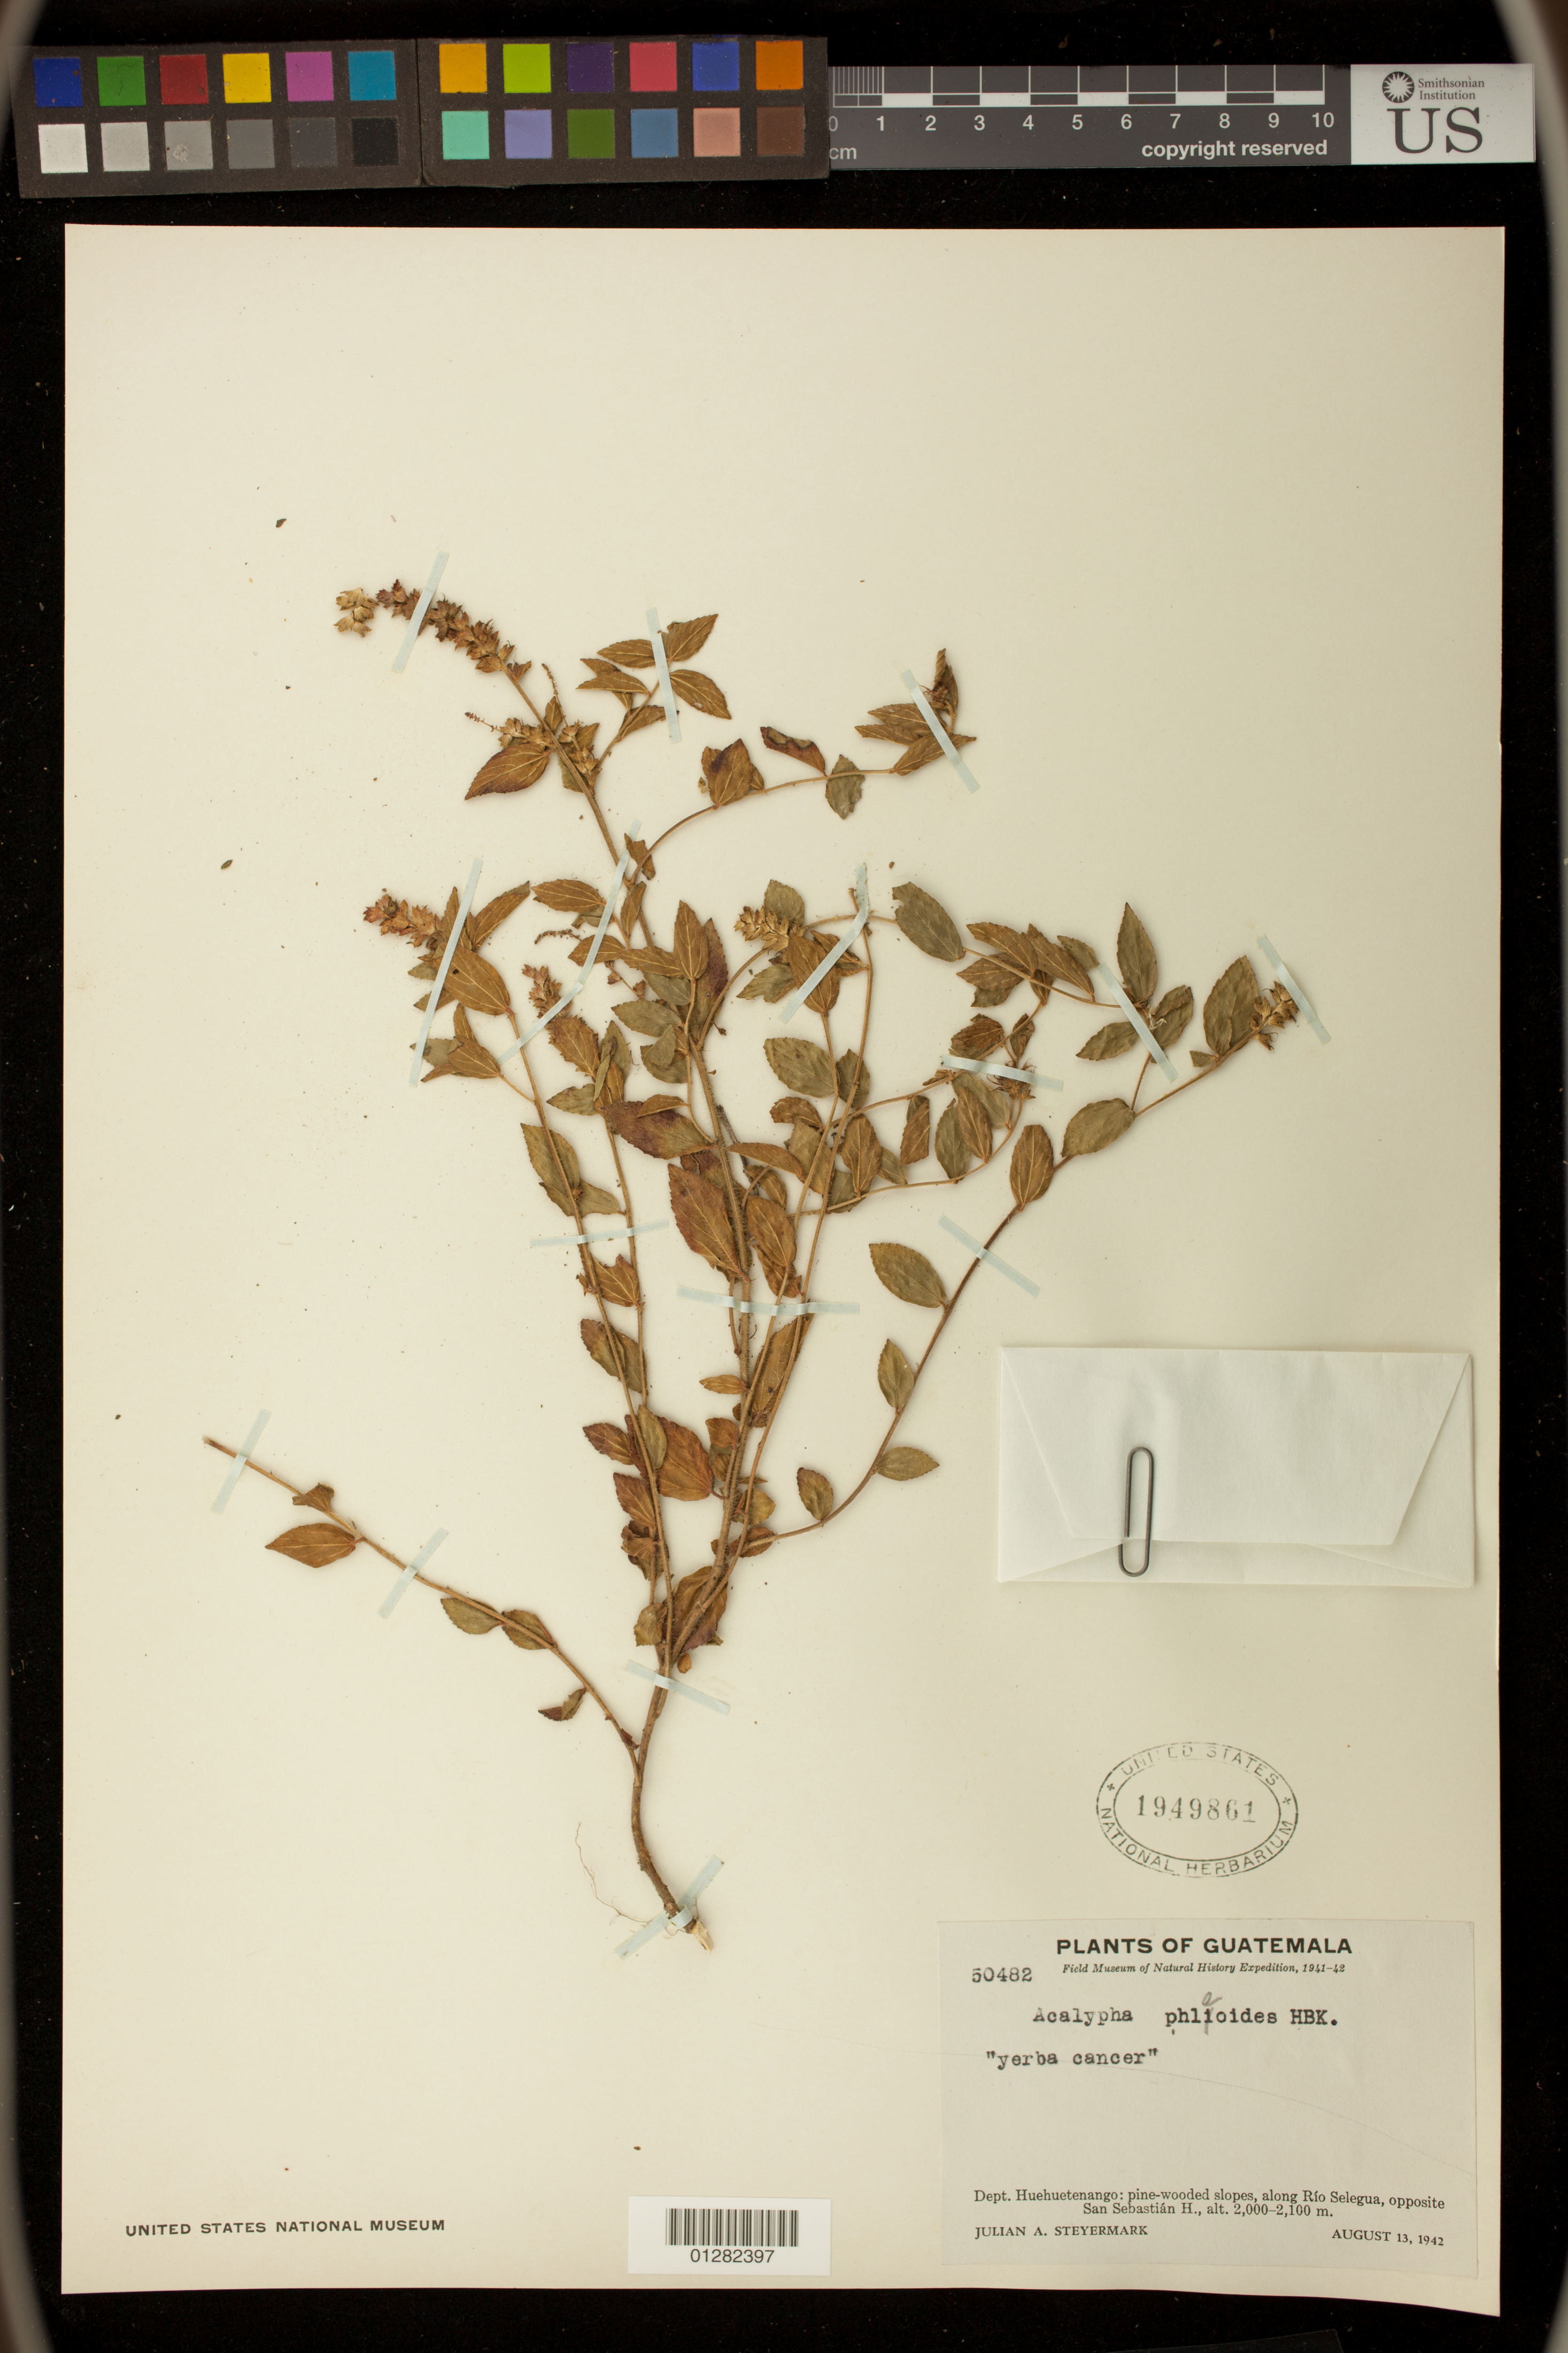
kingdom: Plantae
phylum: Tracheophyta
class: Magnoliopsida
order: Malpighiales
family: Euphorbiaceae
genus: Acalypha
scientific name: Acalypha phleoides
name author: Cav.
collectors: U. T. Waterfall & C. S. Wallis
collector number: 50482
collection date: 1942-08-13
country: Guatemala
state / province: Huehuetenango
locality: along Rio Selegue, opposite San Sebastian H.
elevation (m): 2000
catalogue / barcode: US 1949861